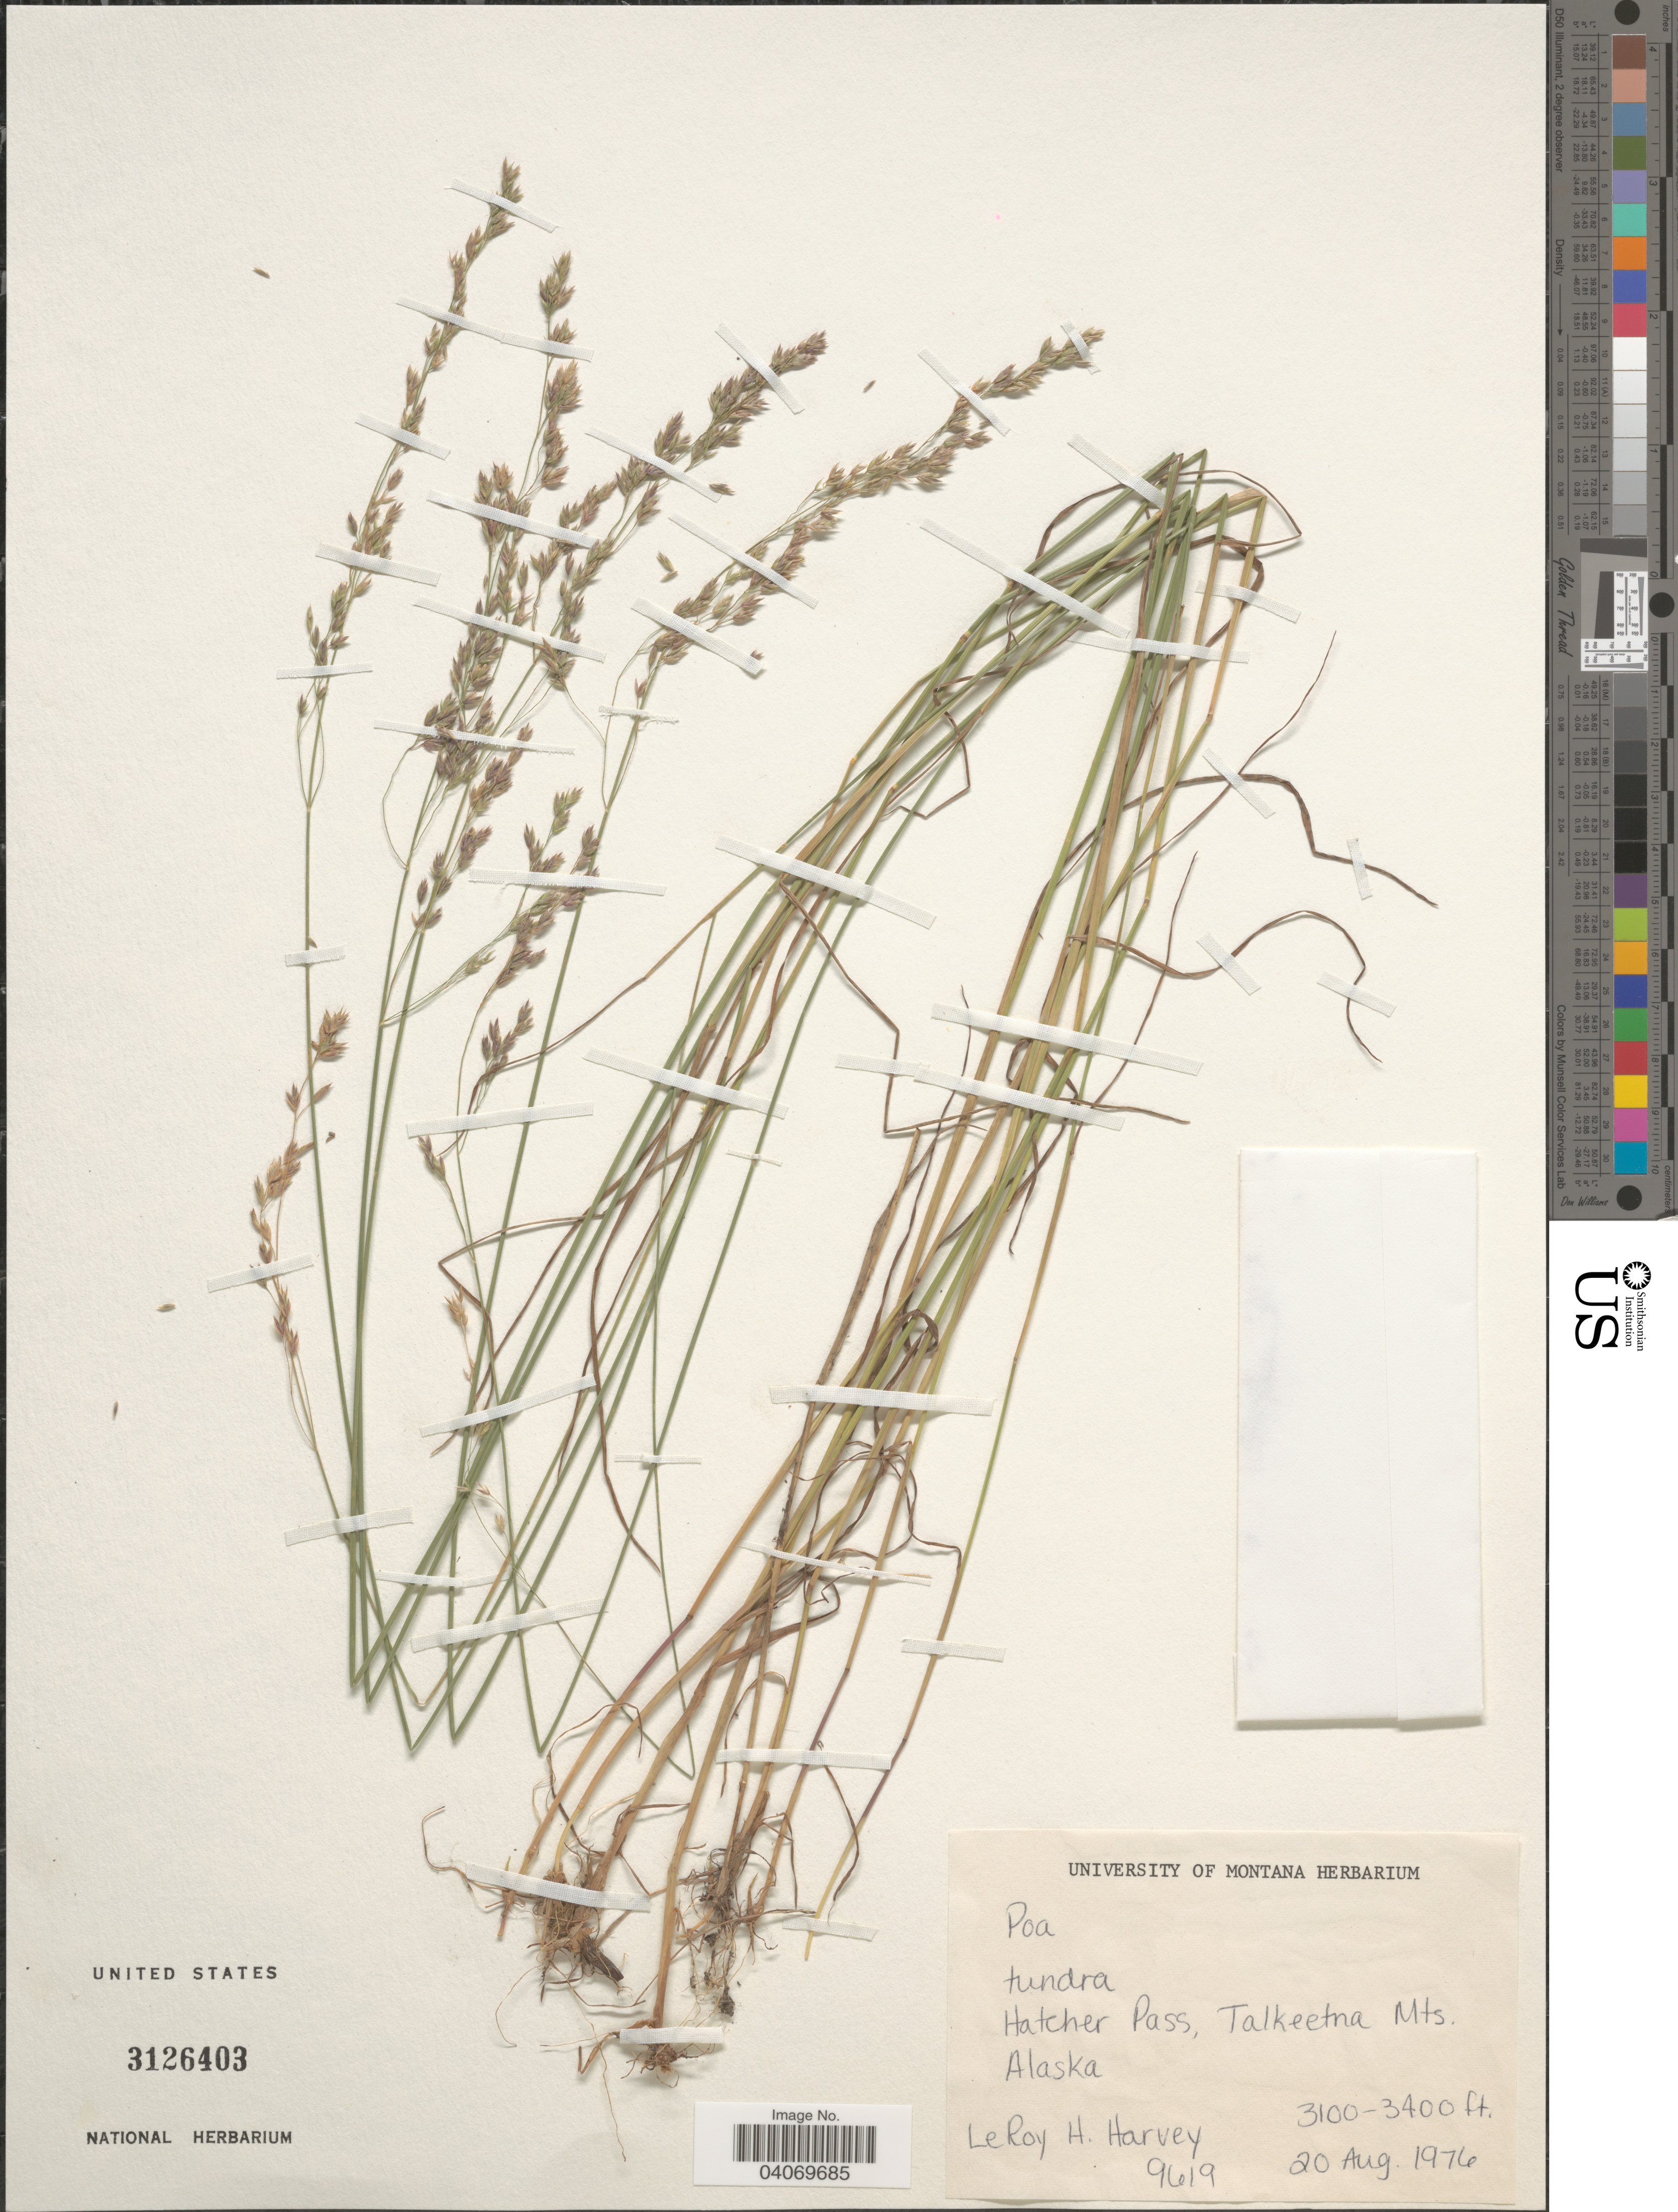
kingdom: Plantae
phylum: Tracheophyta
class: Liliopsida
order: Poales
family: Poaceae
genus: Poa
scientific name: Poa sp.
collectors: L. H. Harvey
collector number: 9619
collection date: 1976-08-20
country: United States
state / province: Alaska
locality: Hatcher Pass, Talkeetna Mts.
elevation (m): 945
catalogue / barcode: US 3126403